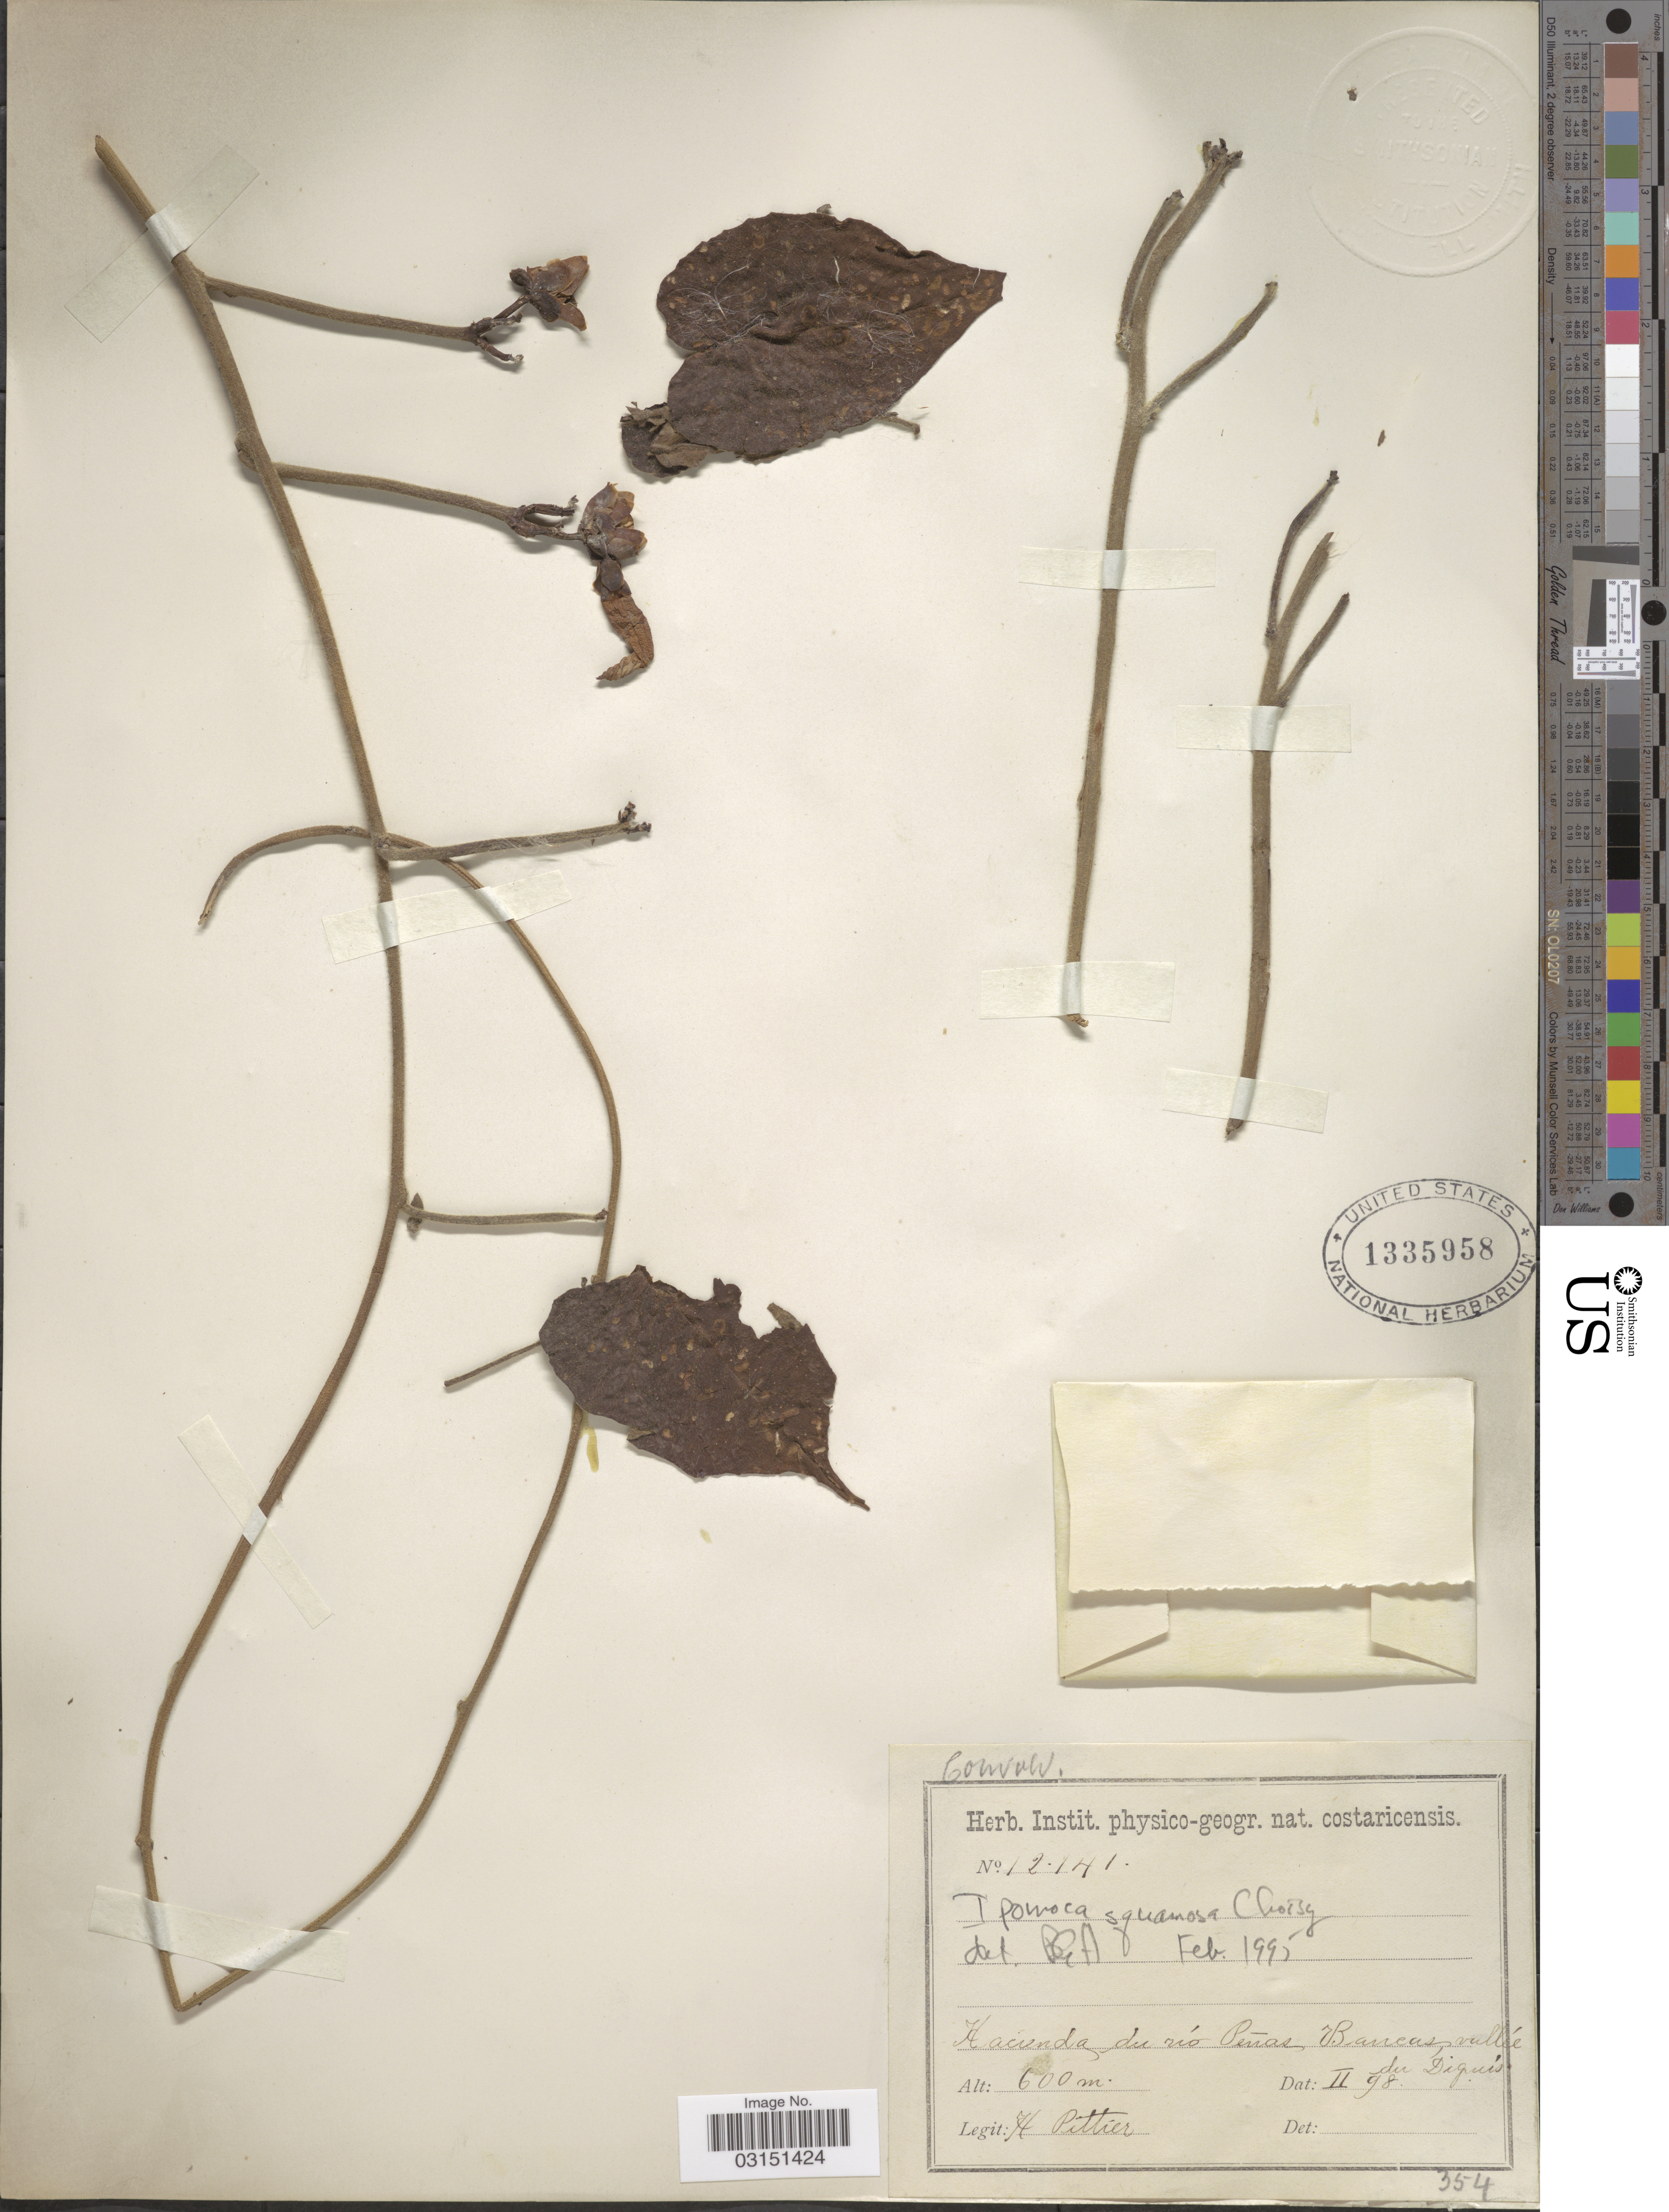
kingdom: Plantae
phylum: Tracheophyta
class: Magnoliopsida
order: Solanales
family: Convolvulaceae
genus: Ipomoea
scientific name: Ipomoea squamosa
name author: Choisy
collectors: H. F. Pittier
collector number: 12141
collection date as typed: Transcribed d/m/y: /2/98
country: Costa Rica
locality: Hacienda du río Peñas, Bancas vallée.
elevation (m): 600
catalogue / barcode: US 1335958